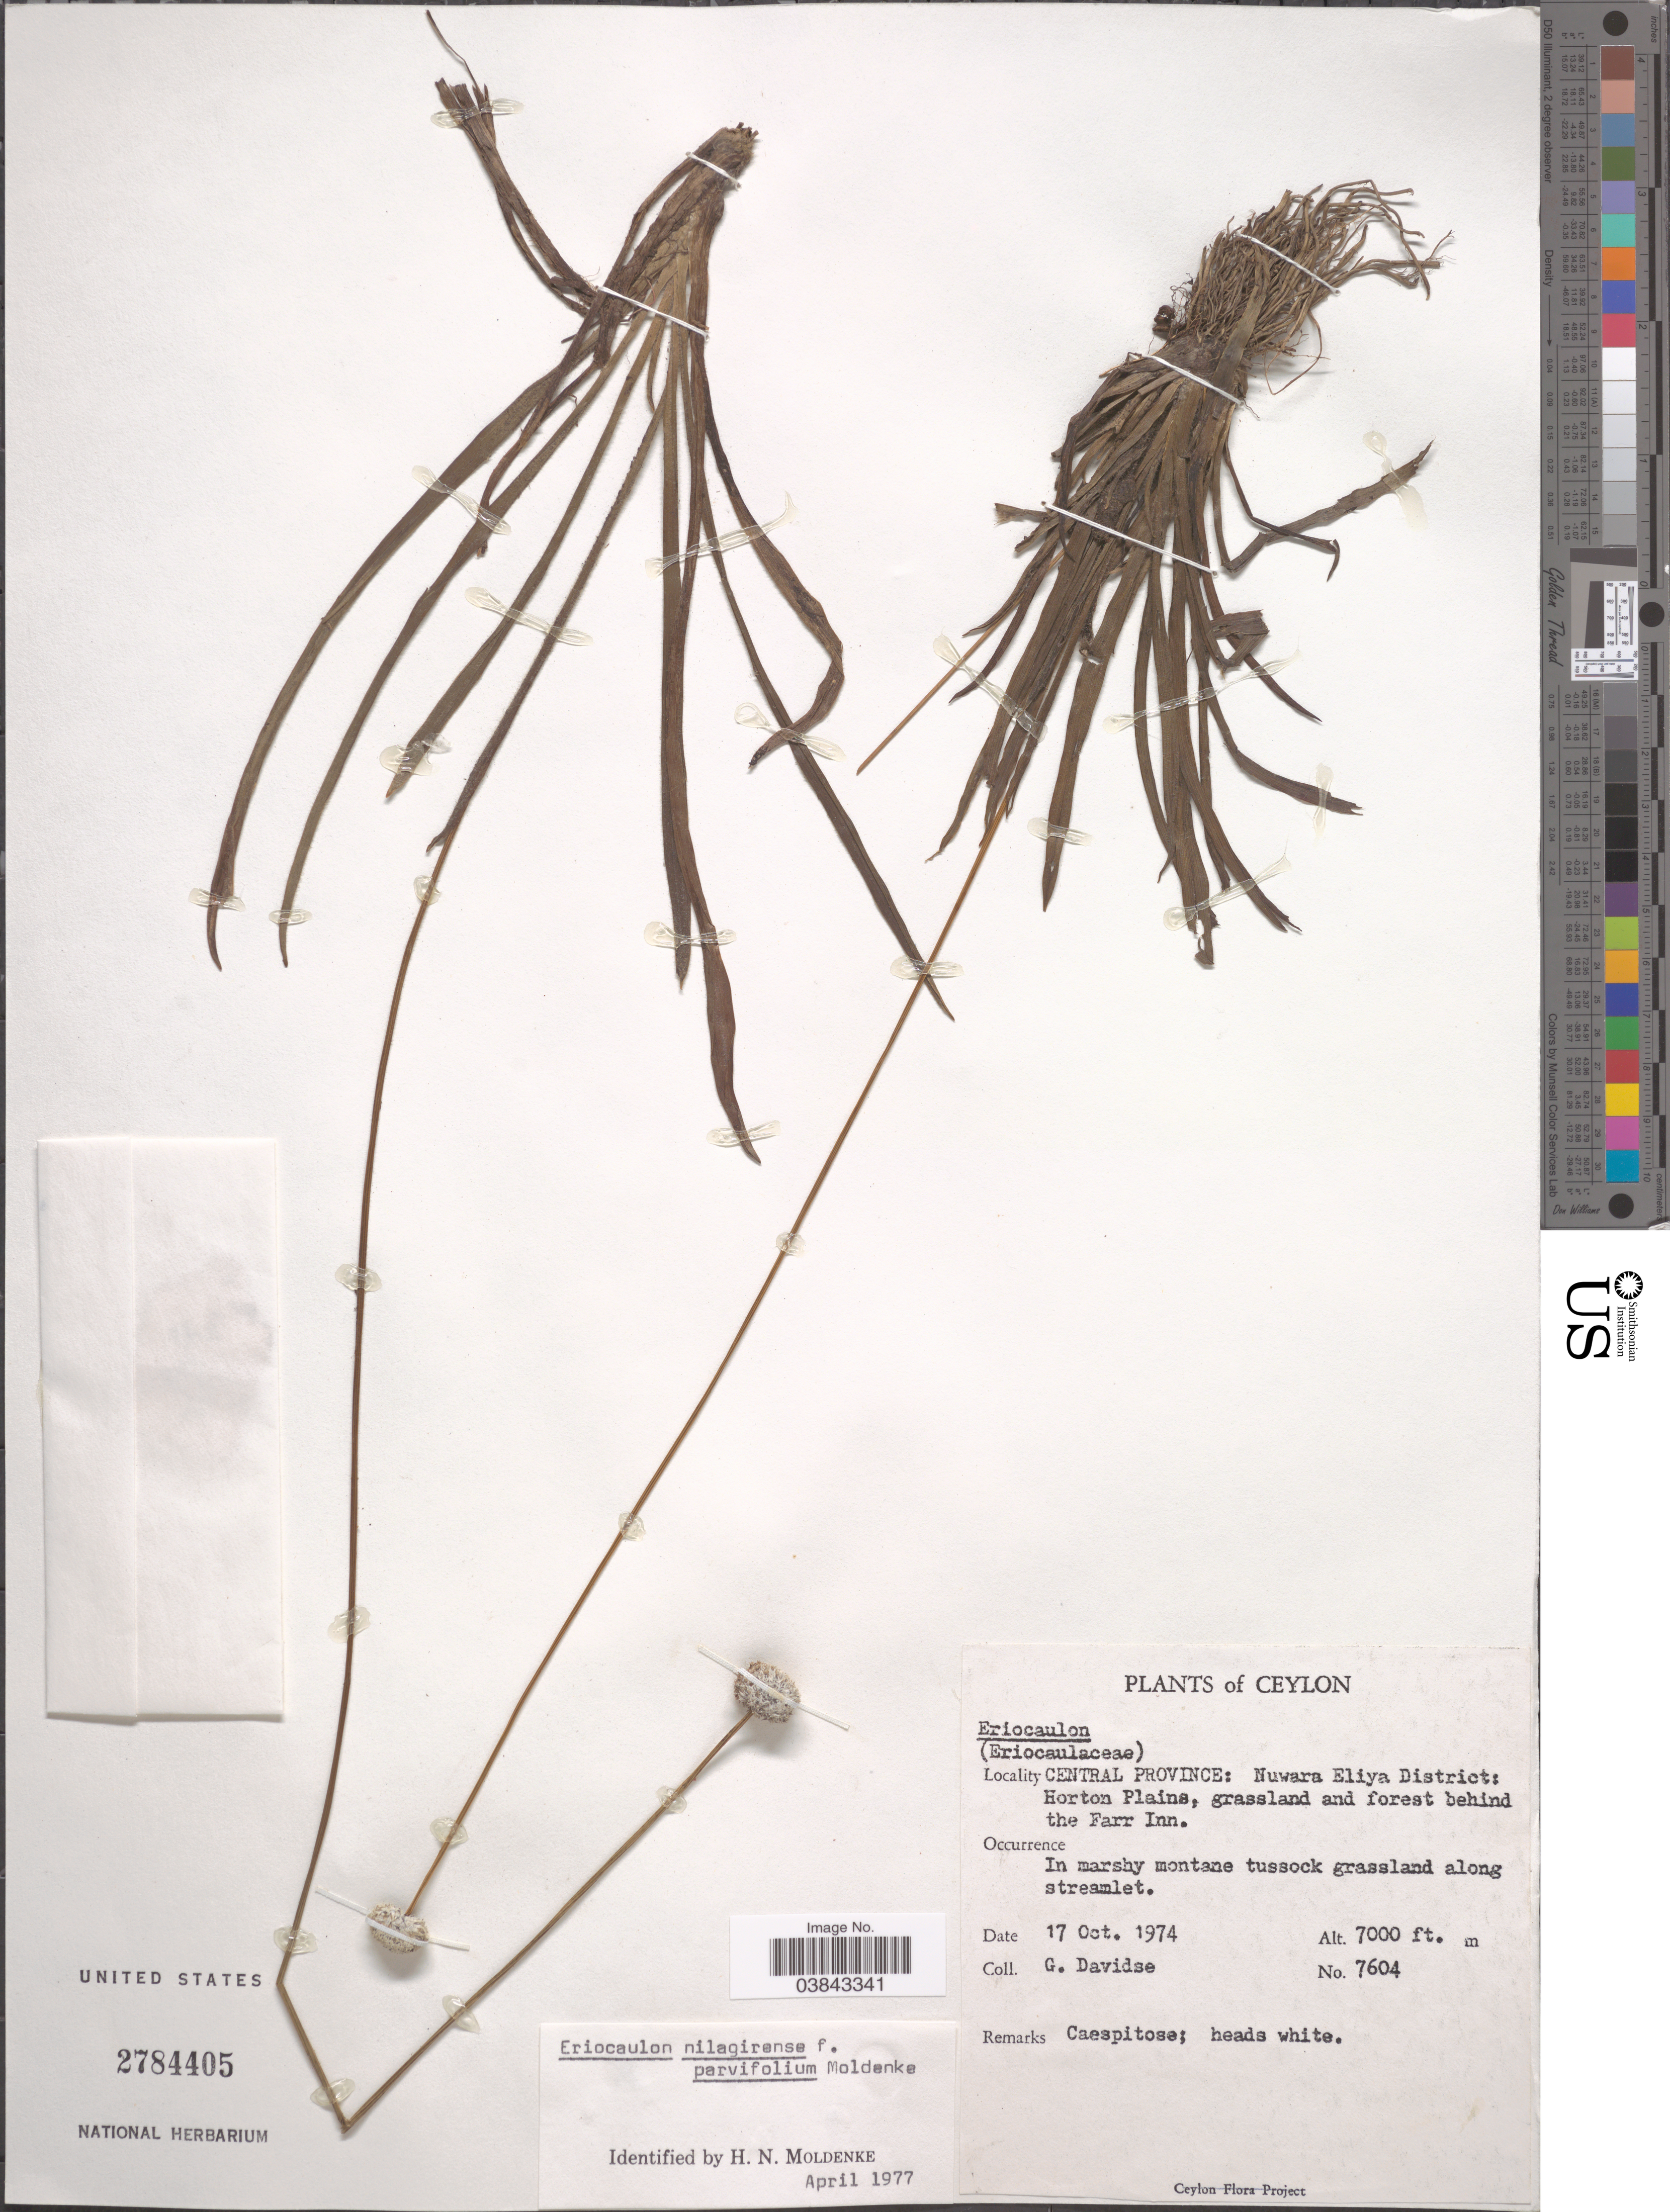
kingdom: Plantae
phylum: Tracheophyta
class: Liliopsida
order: Poales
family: Eriocaulaceae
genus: Eriocaulon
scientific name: Eriocaulon brownianum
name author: Mart.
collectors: G. Davidse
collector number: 7604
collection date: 1974-10-17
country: Sri Lanka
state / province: Central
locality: Ceylon. Central Province: Nuwara Eliya District: Horton Plains, grassland and forest behind the Farr Inn.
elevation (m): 2134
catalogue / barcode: US 2784405